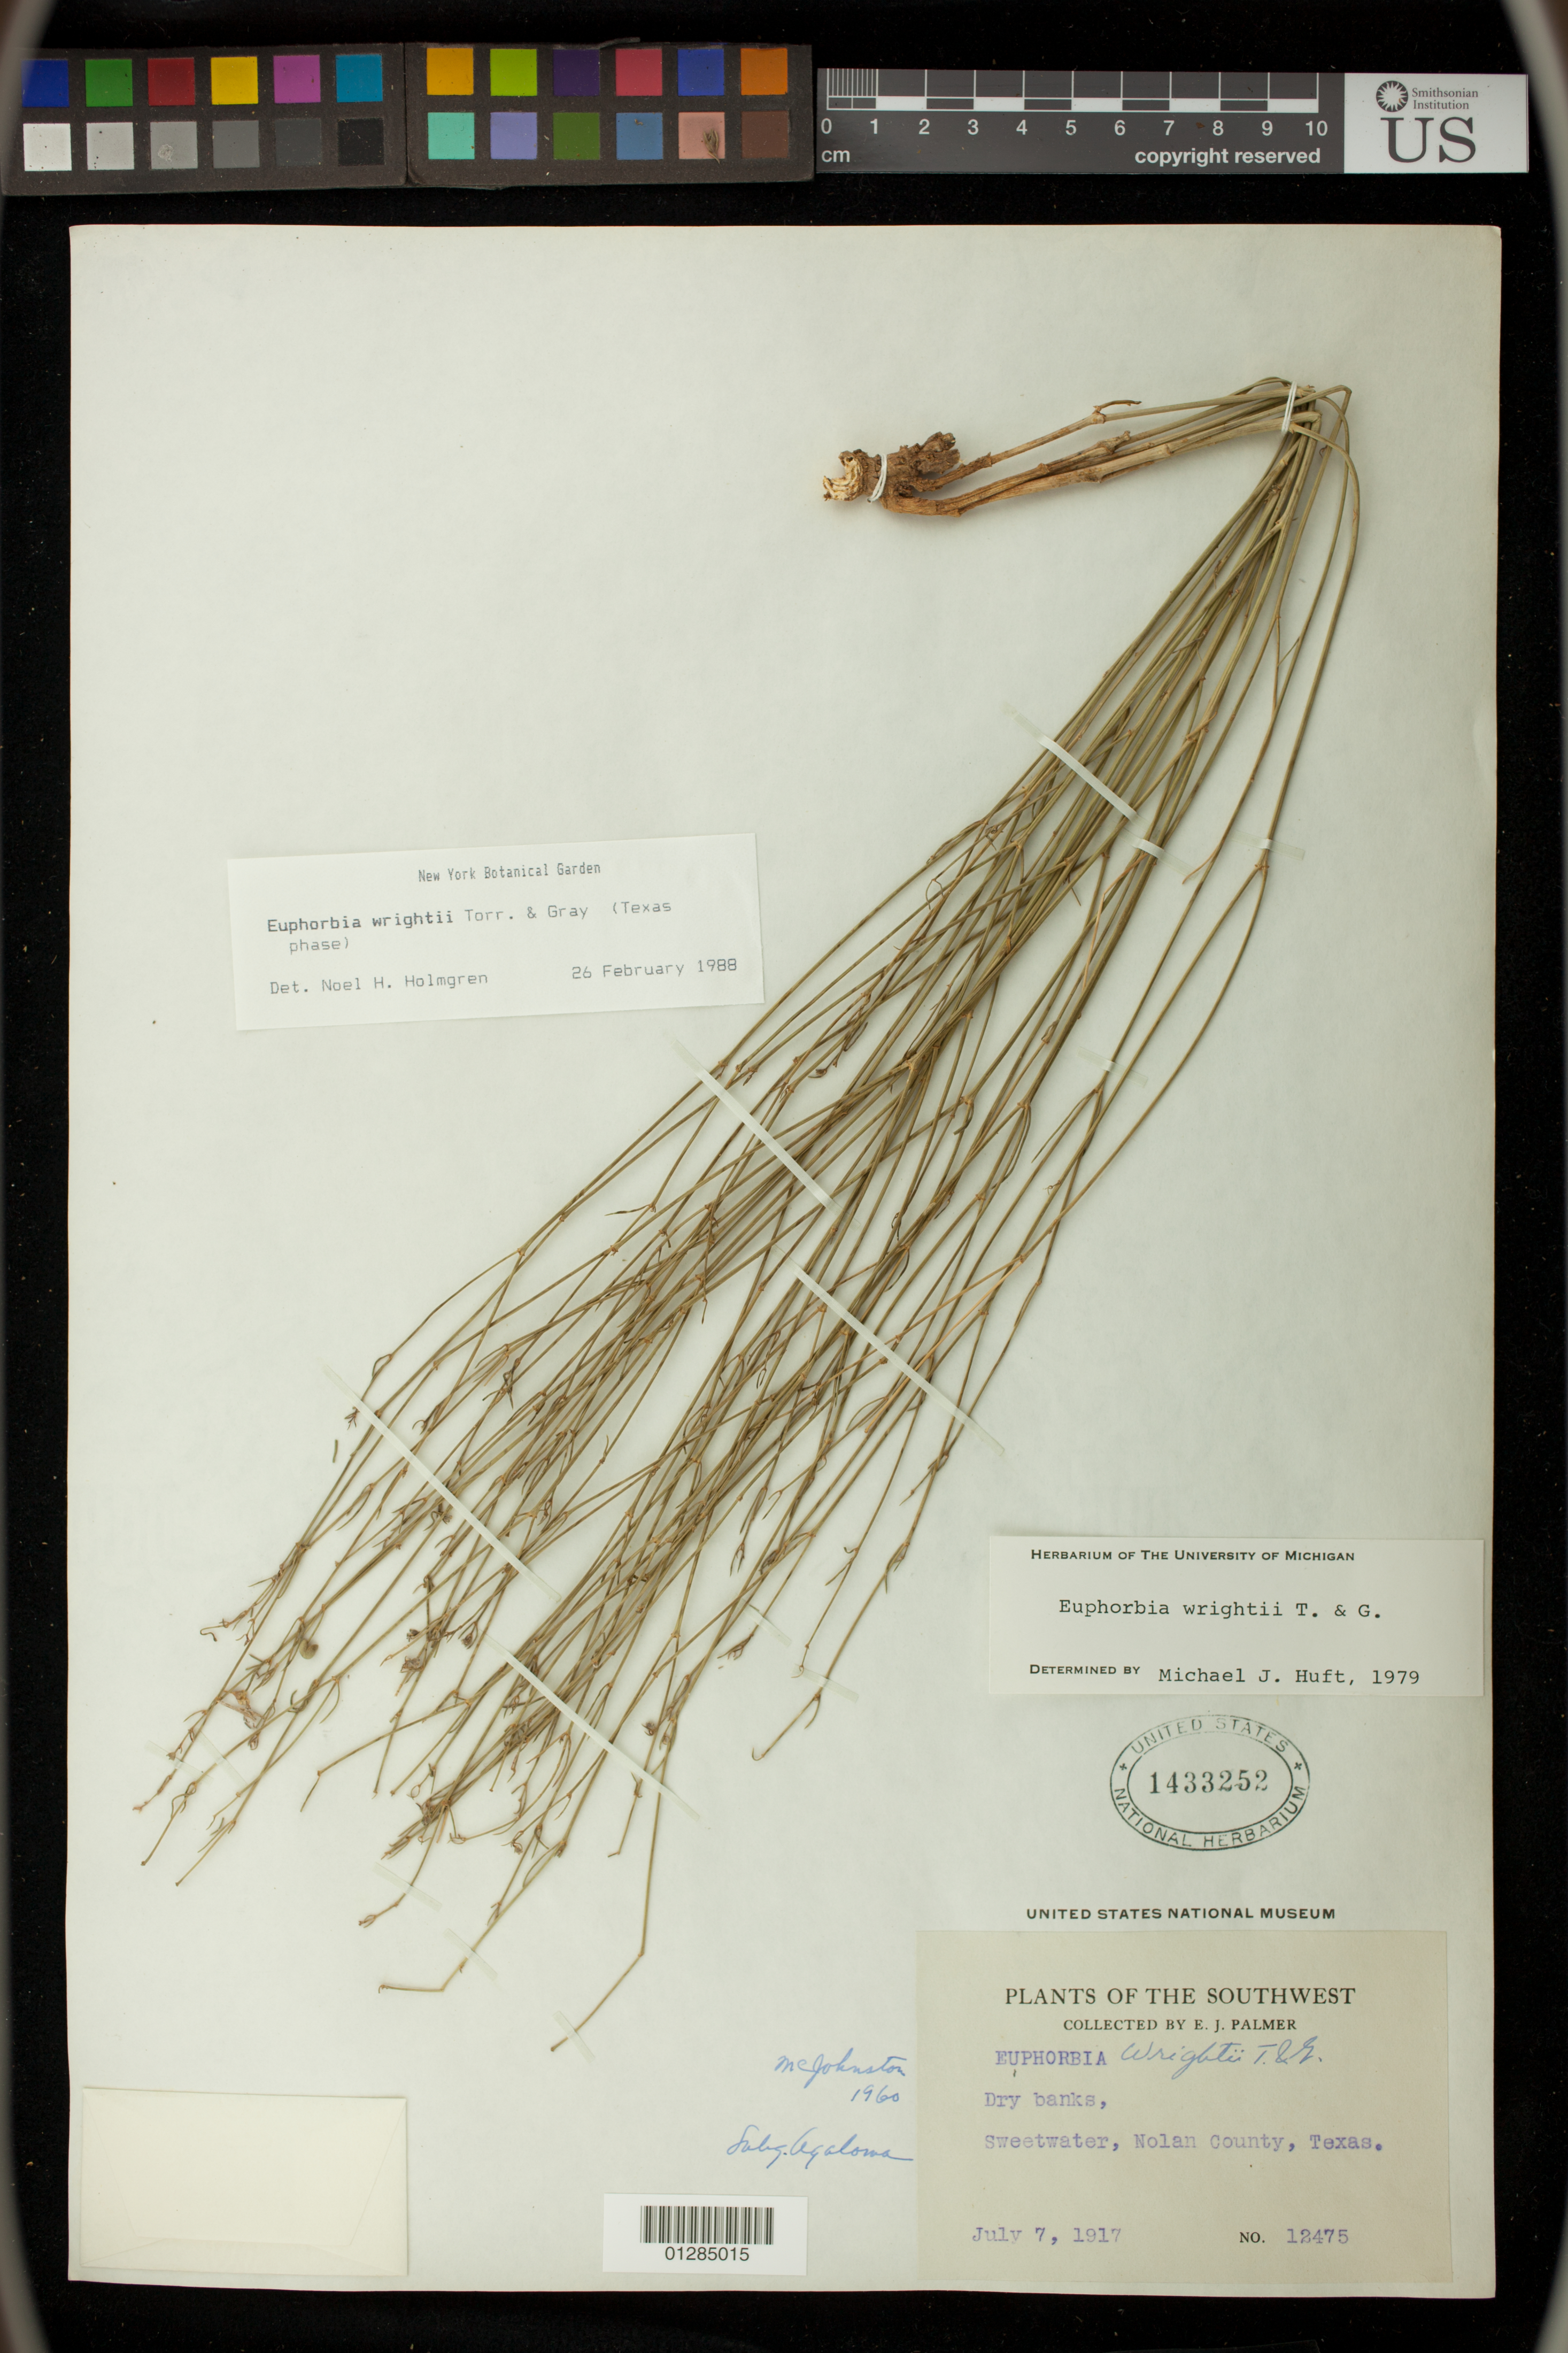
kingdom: Plantae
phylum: Tracheophyta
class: Magnoliopsida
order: Malpighiales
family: Euphorbiaceae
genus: Euphorbia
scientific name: Euphorbia wrightii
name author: Torr. & A. Gray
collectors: E. J. Palmer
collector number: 12475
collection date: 1917-07-07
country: United States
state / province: Texas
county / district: Nolan Country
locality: Sweetwater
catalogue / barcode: US 1433252